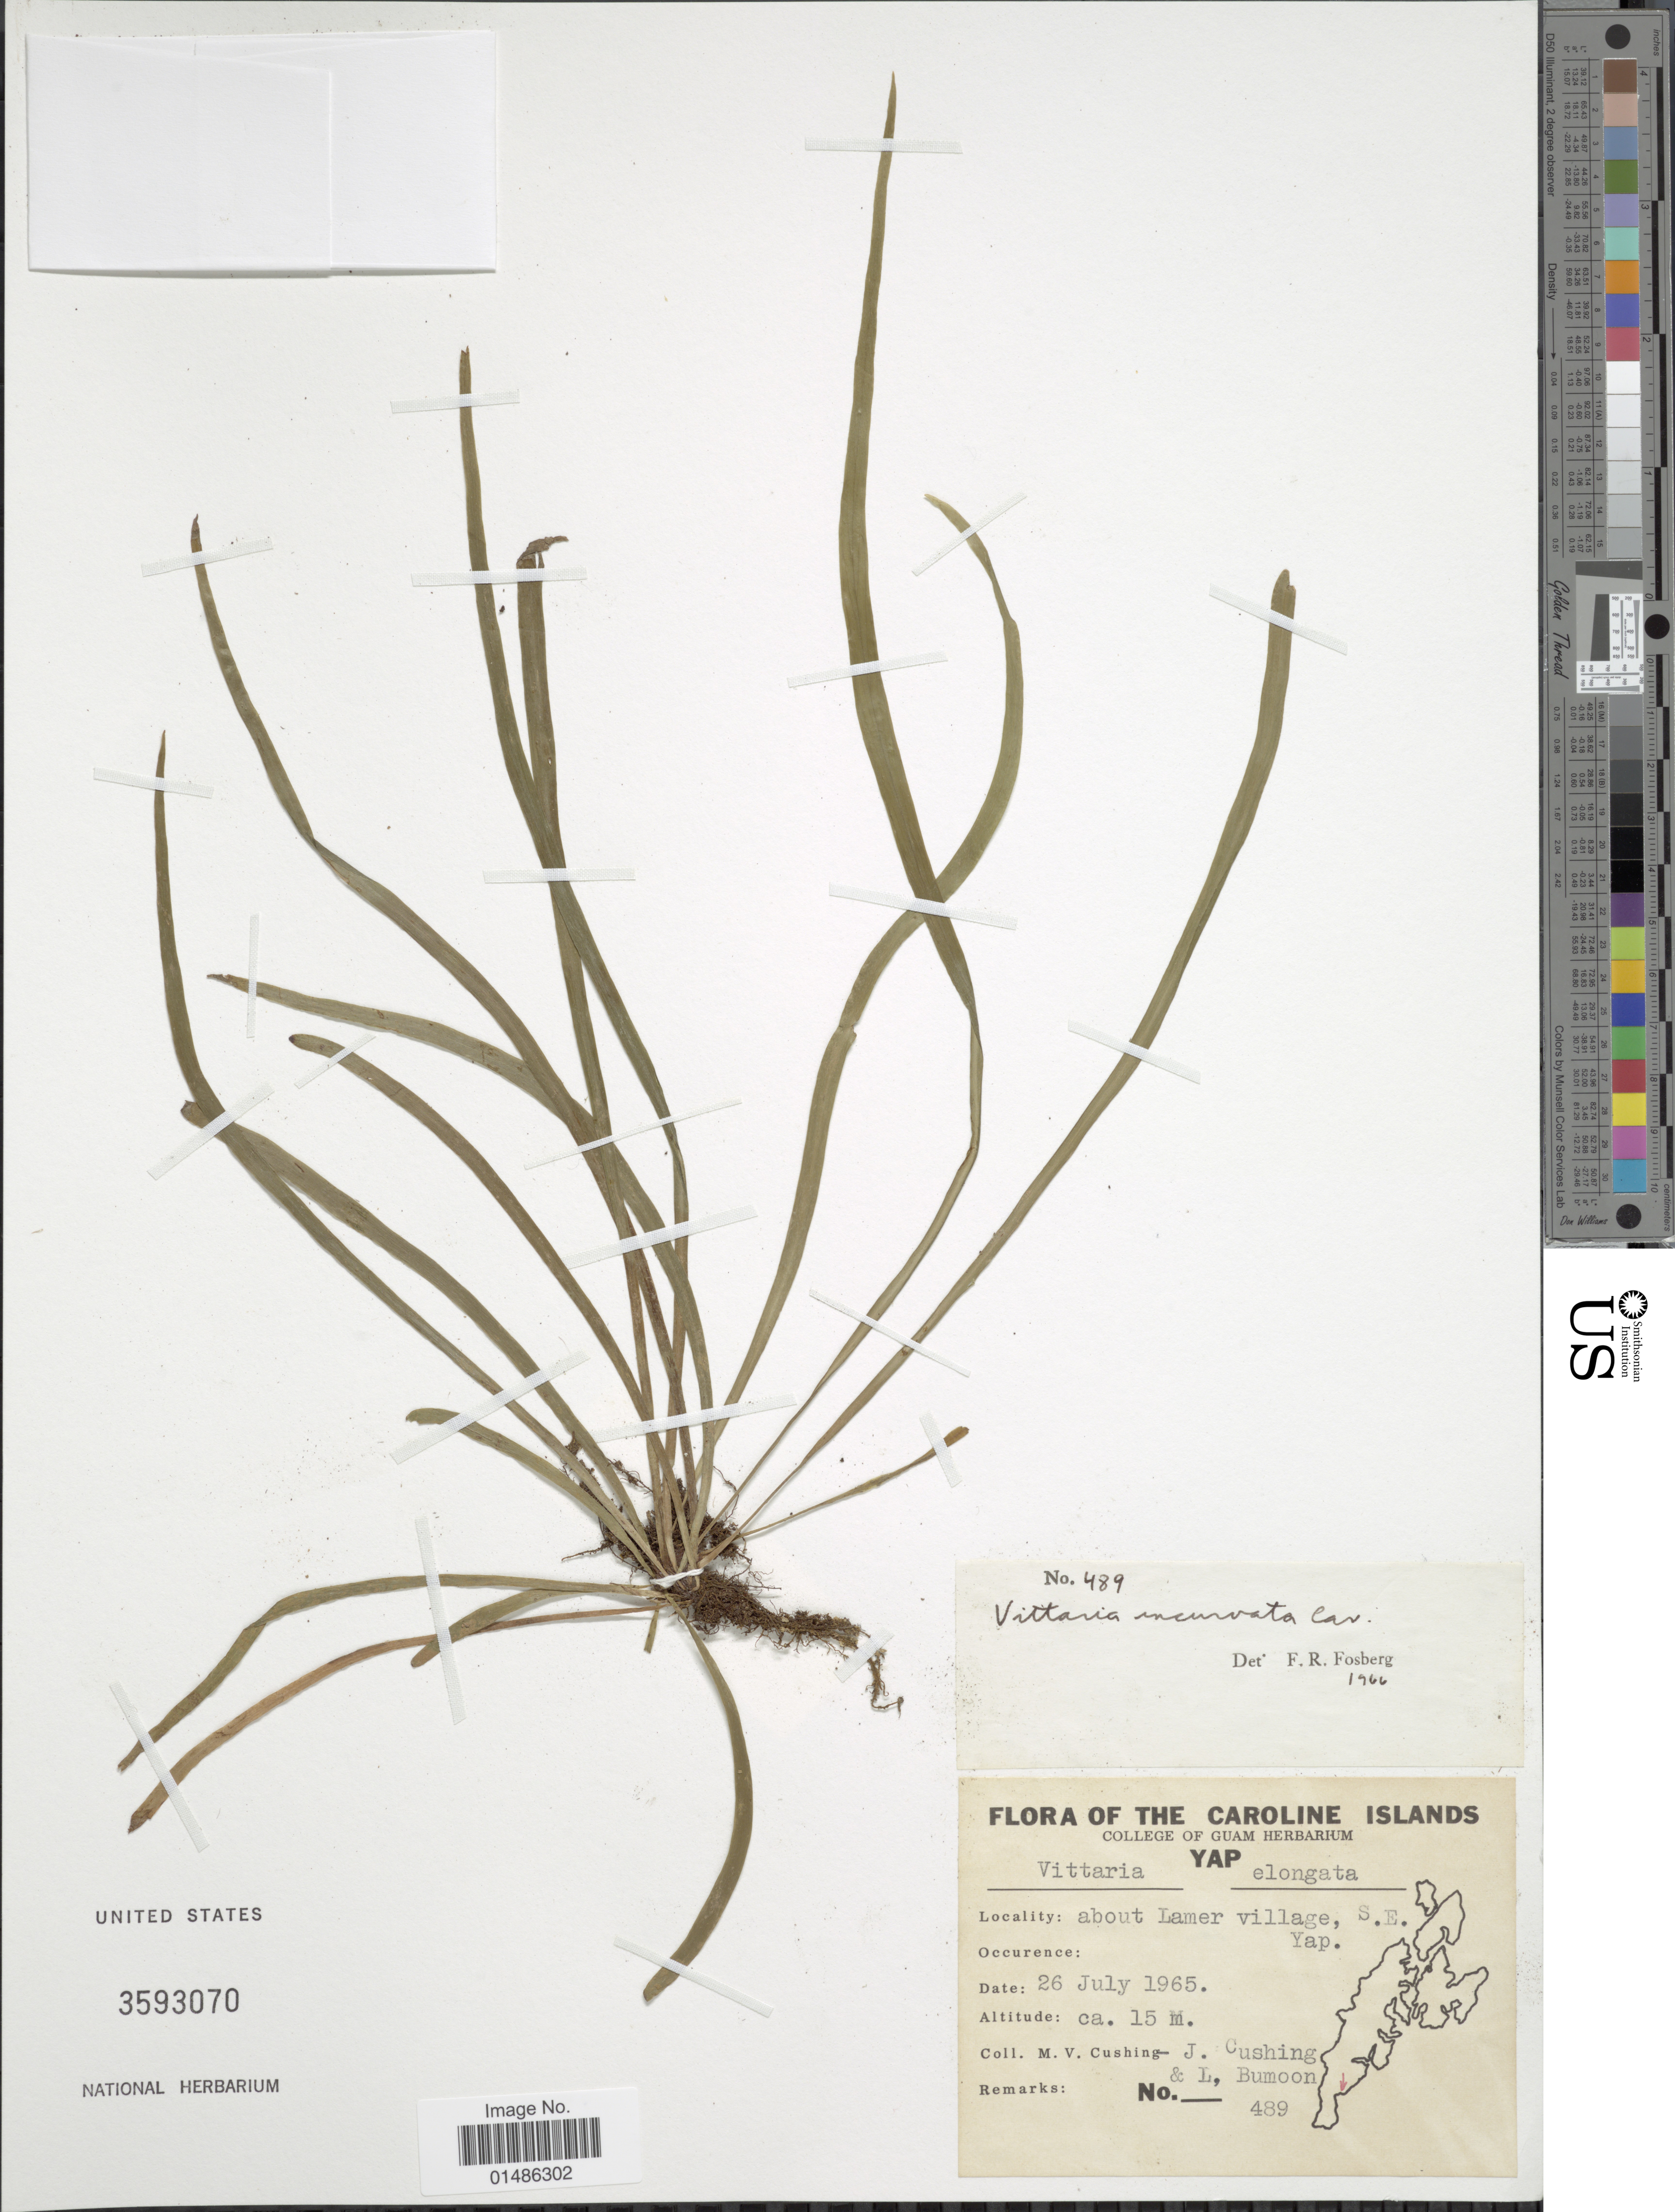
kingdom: Plantae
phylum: Tracheophyta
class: Polypodiopsida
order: Polypodiales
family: Pteridaceae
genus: Haplopteris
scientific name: Haplopteris ensiformis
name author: (Sw.) E.H. Crane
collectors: M. V. Cushing, J. Cushing & L. Bumoon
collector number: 489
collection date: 1965-07-26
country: Micronesia, Federated States of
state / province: Yap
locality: Caroline Islands. About Lamer village, S.E. Yap.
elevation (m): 15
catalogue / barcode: US 3593070